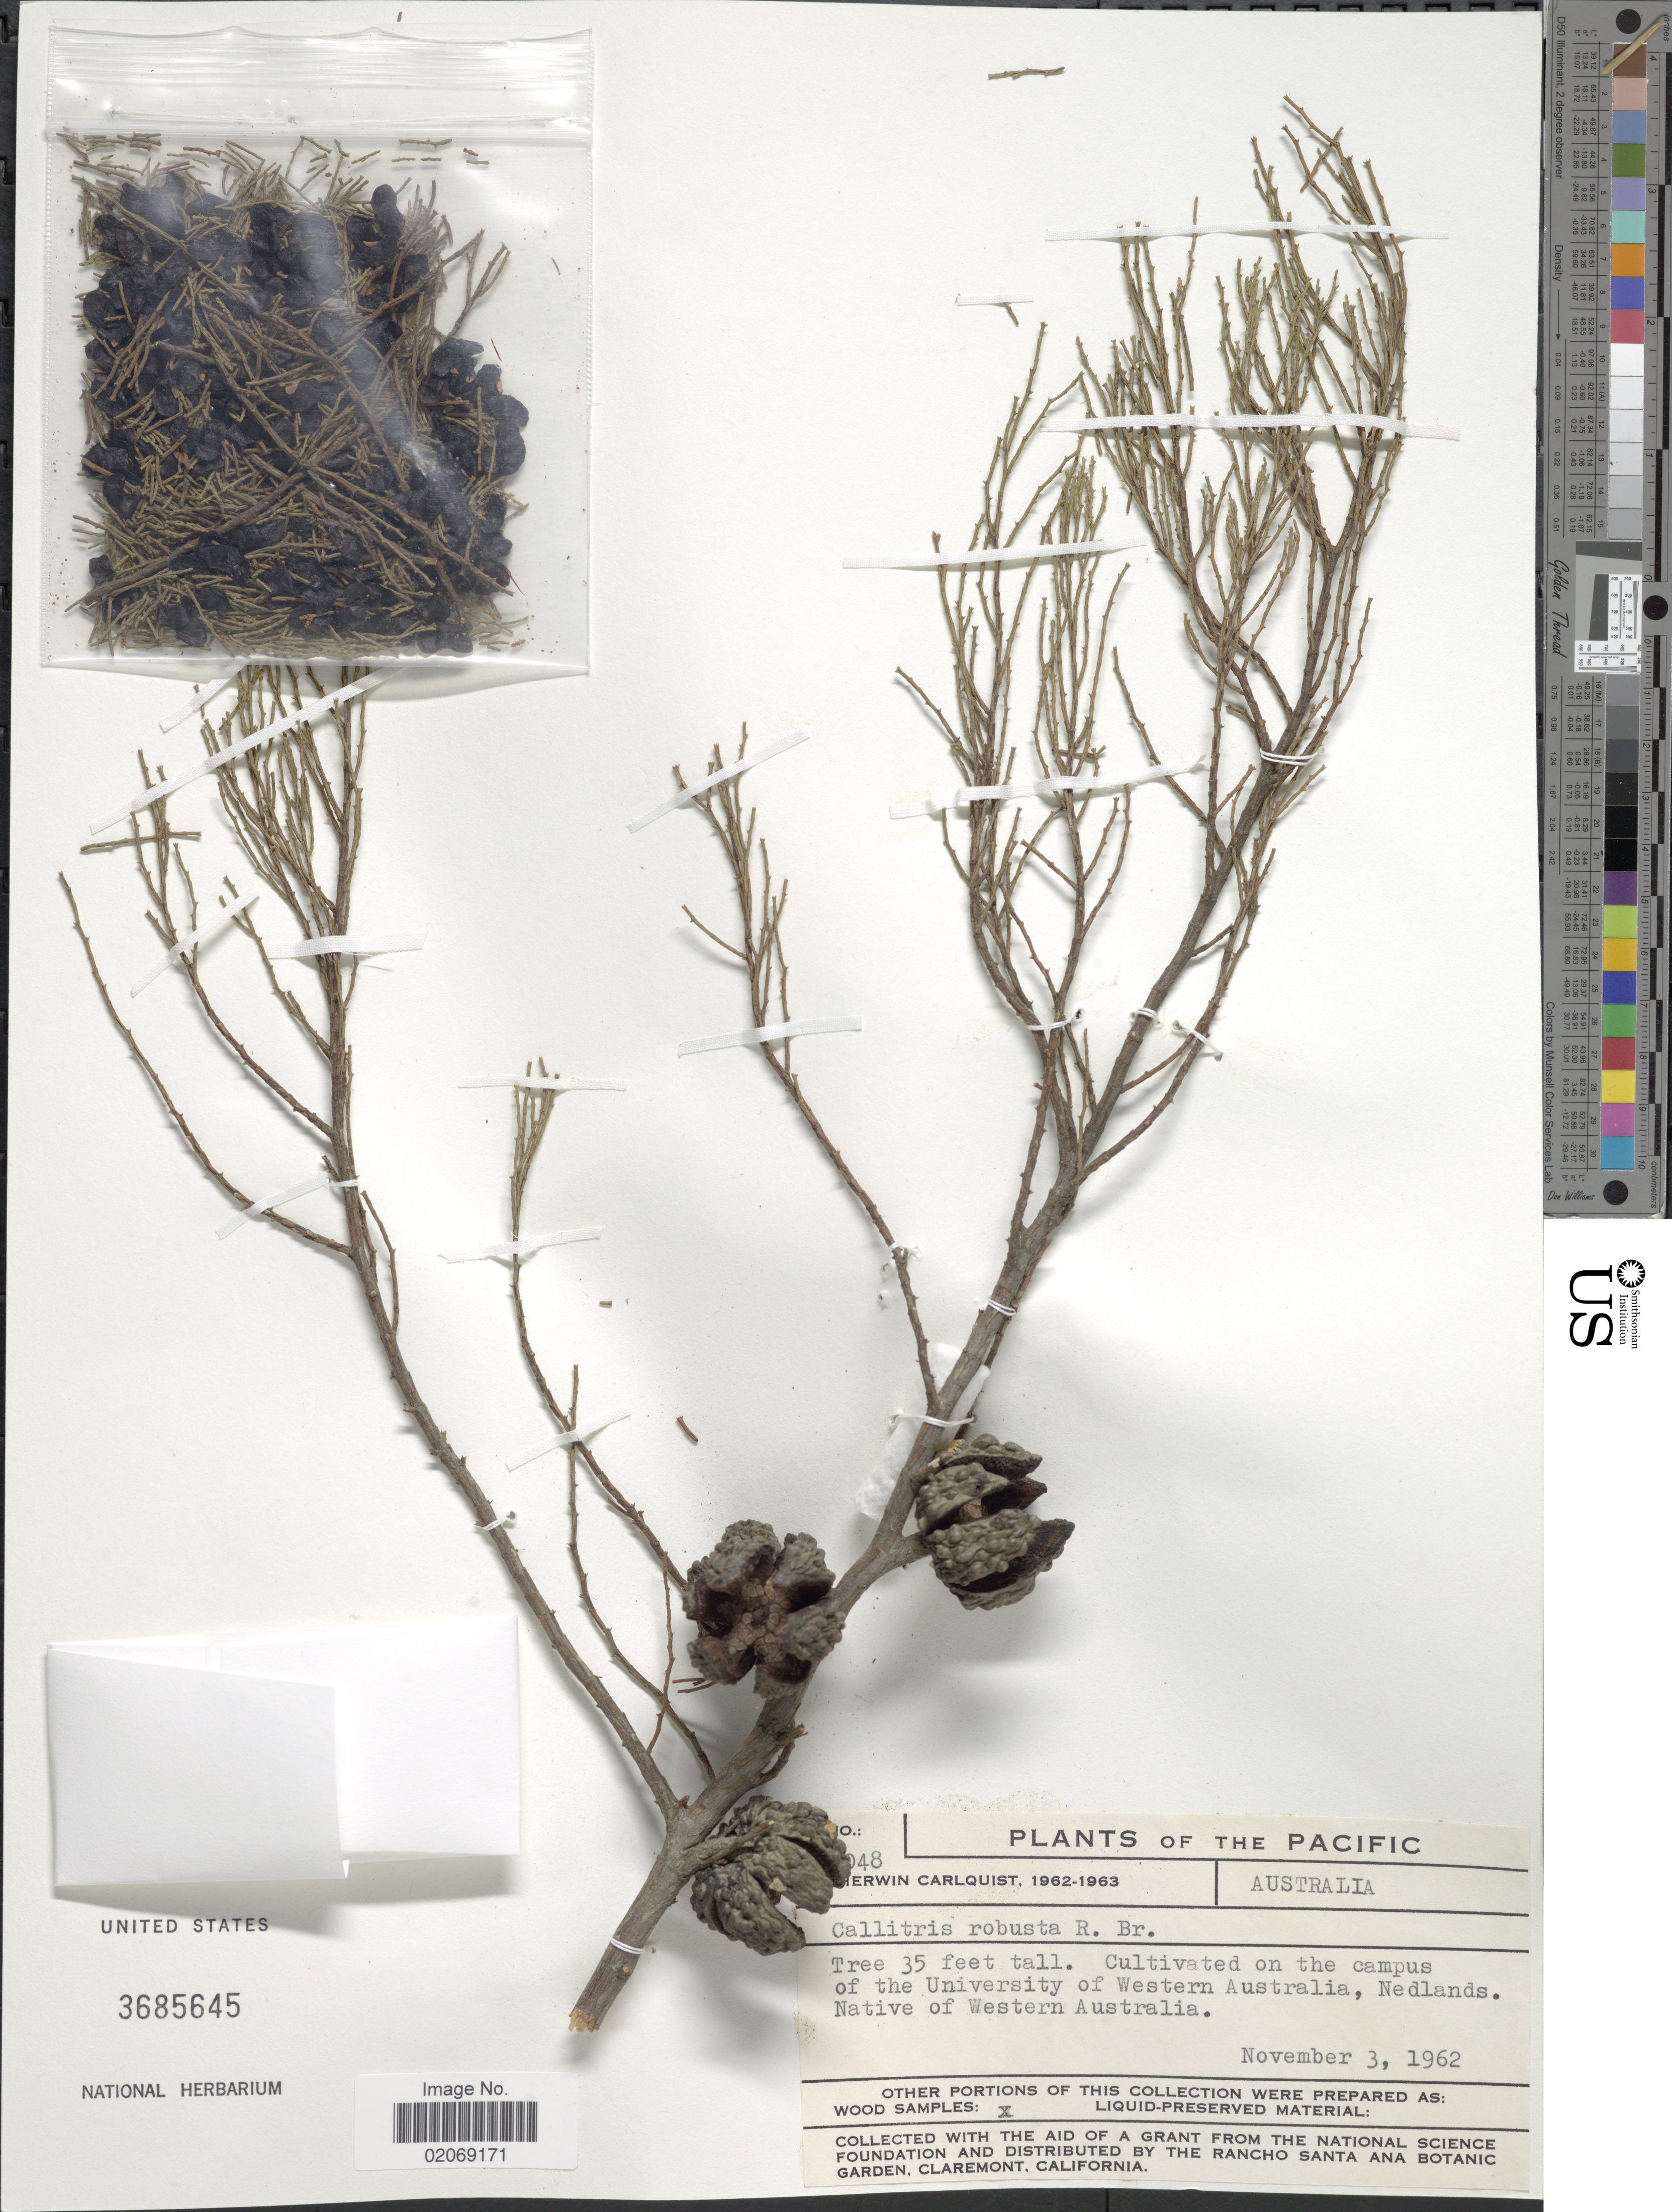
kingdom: Plantae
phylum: Tracheophyta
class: Pinopsida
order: Pinales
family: Cupressaceae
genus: Callitris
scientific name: Callitris robusta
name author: (A. Cunn. ex Endl.) F.M. Bailey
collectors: S. Carlquist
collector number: !048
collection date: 1962-11-03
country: Australia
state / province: Western Australia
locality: Cultivated on the campus of the University of Western Australia, Nedlands. Native of Native of Western Australia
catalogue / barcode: US 3685645